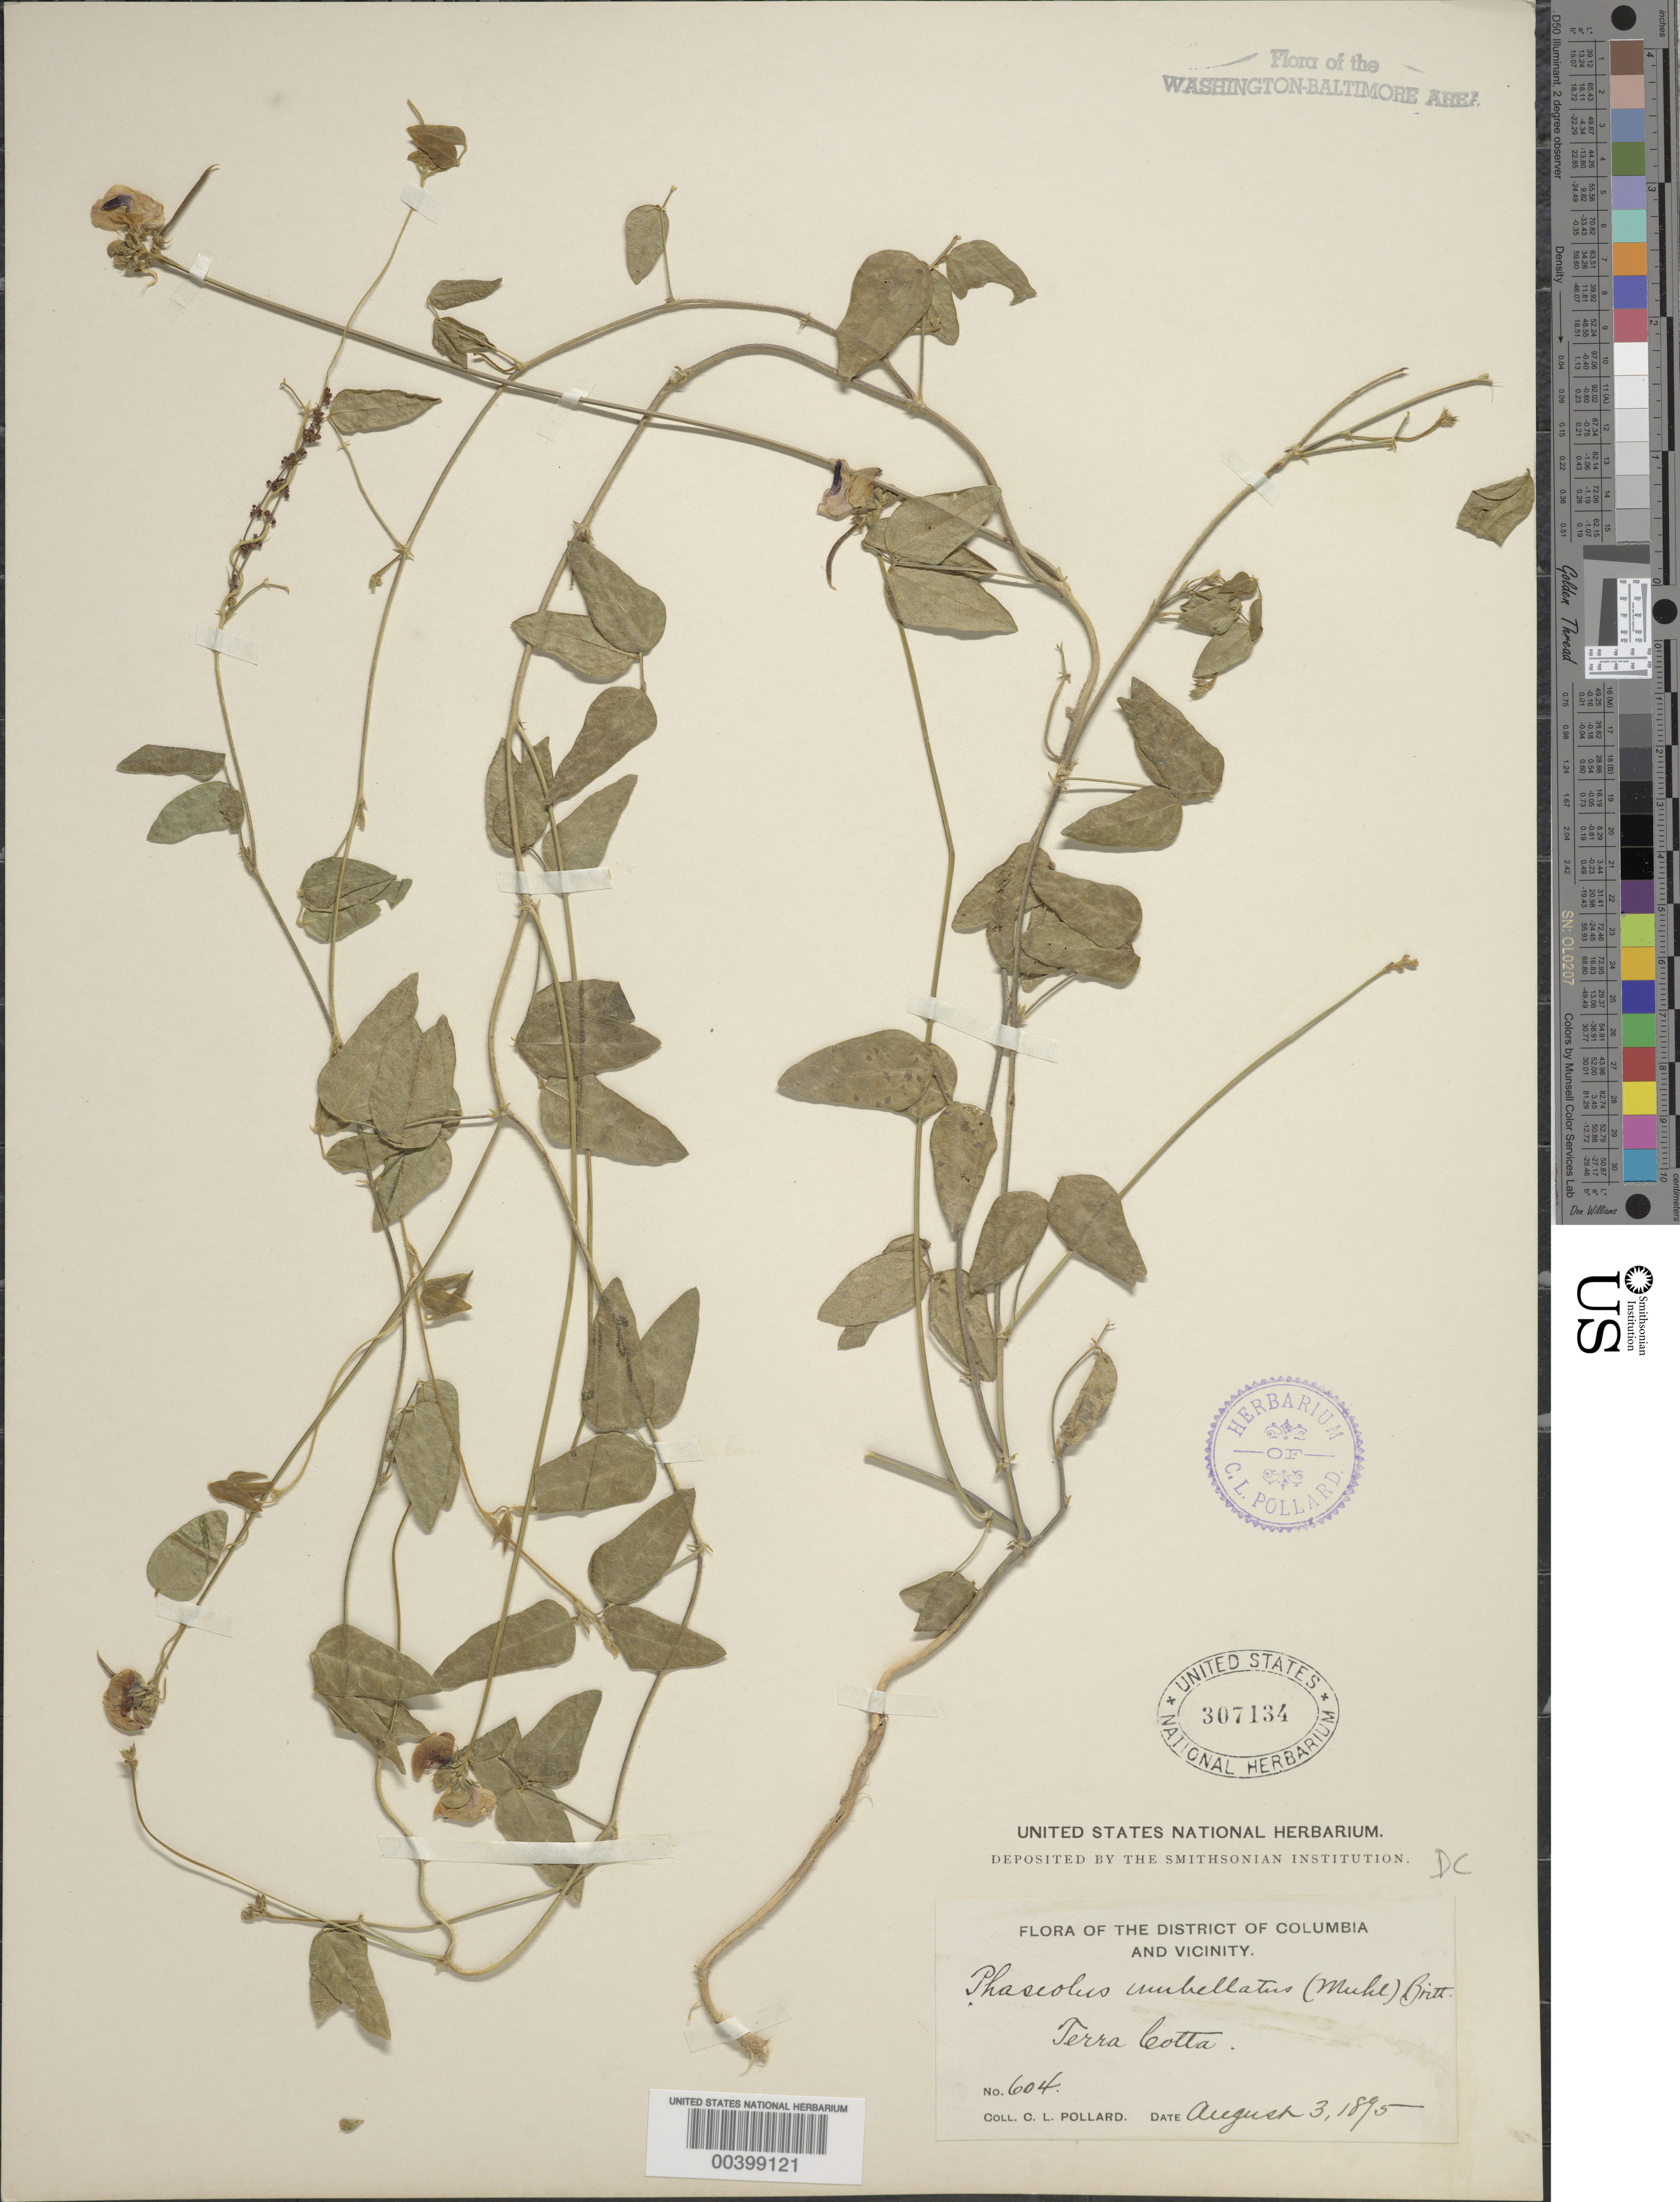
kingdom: Plantae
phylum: Tracheophyta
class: Magnoliopsida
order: Fabales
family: Fabaceae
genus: Strophostyles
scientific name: Strophostyles umbellata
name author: (Muhl. ex Willd.) Britton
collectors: C. L. Pollard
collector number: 604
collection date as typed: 03 Aug 1895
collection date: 1895-08-03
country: United States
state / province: District of Columbia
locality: Terra Cotta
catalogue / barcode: US 307134